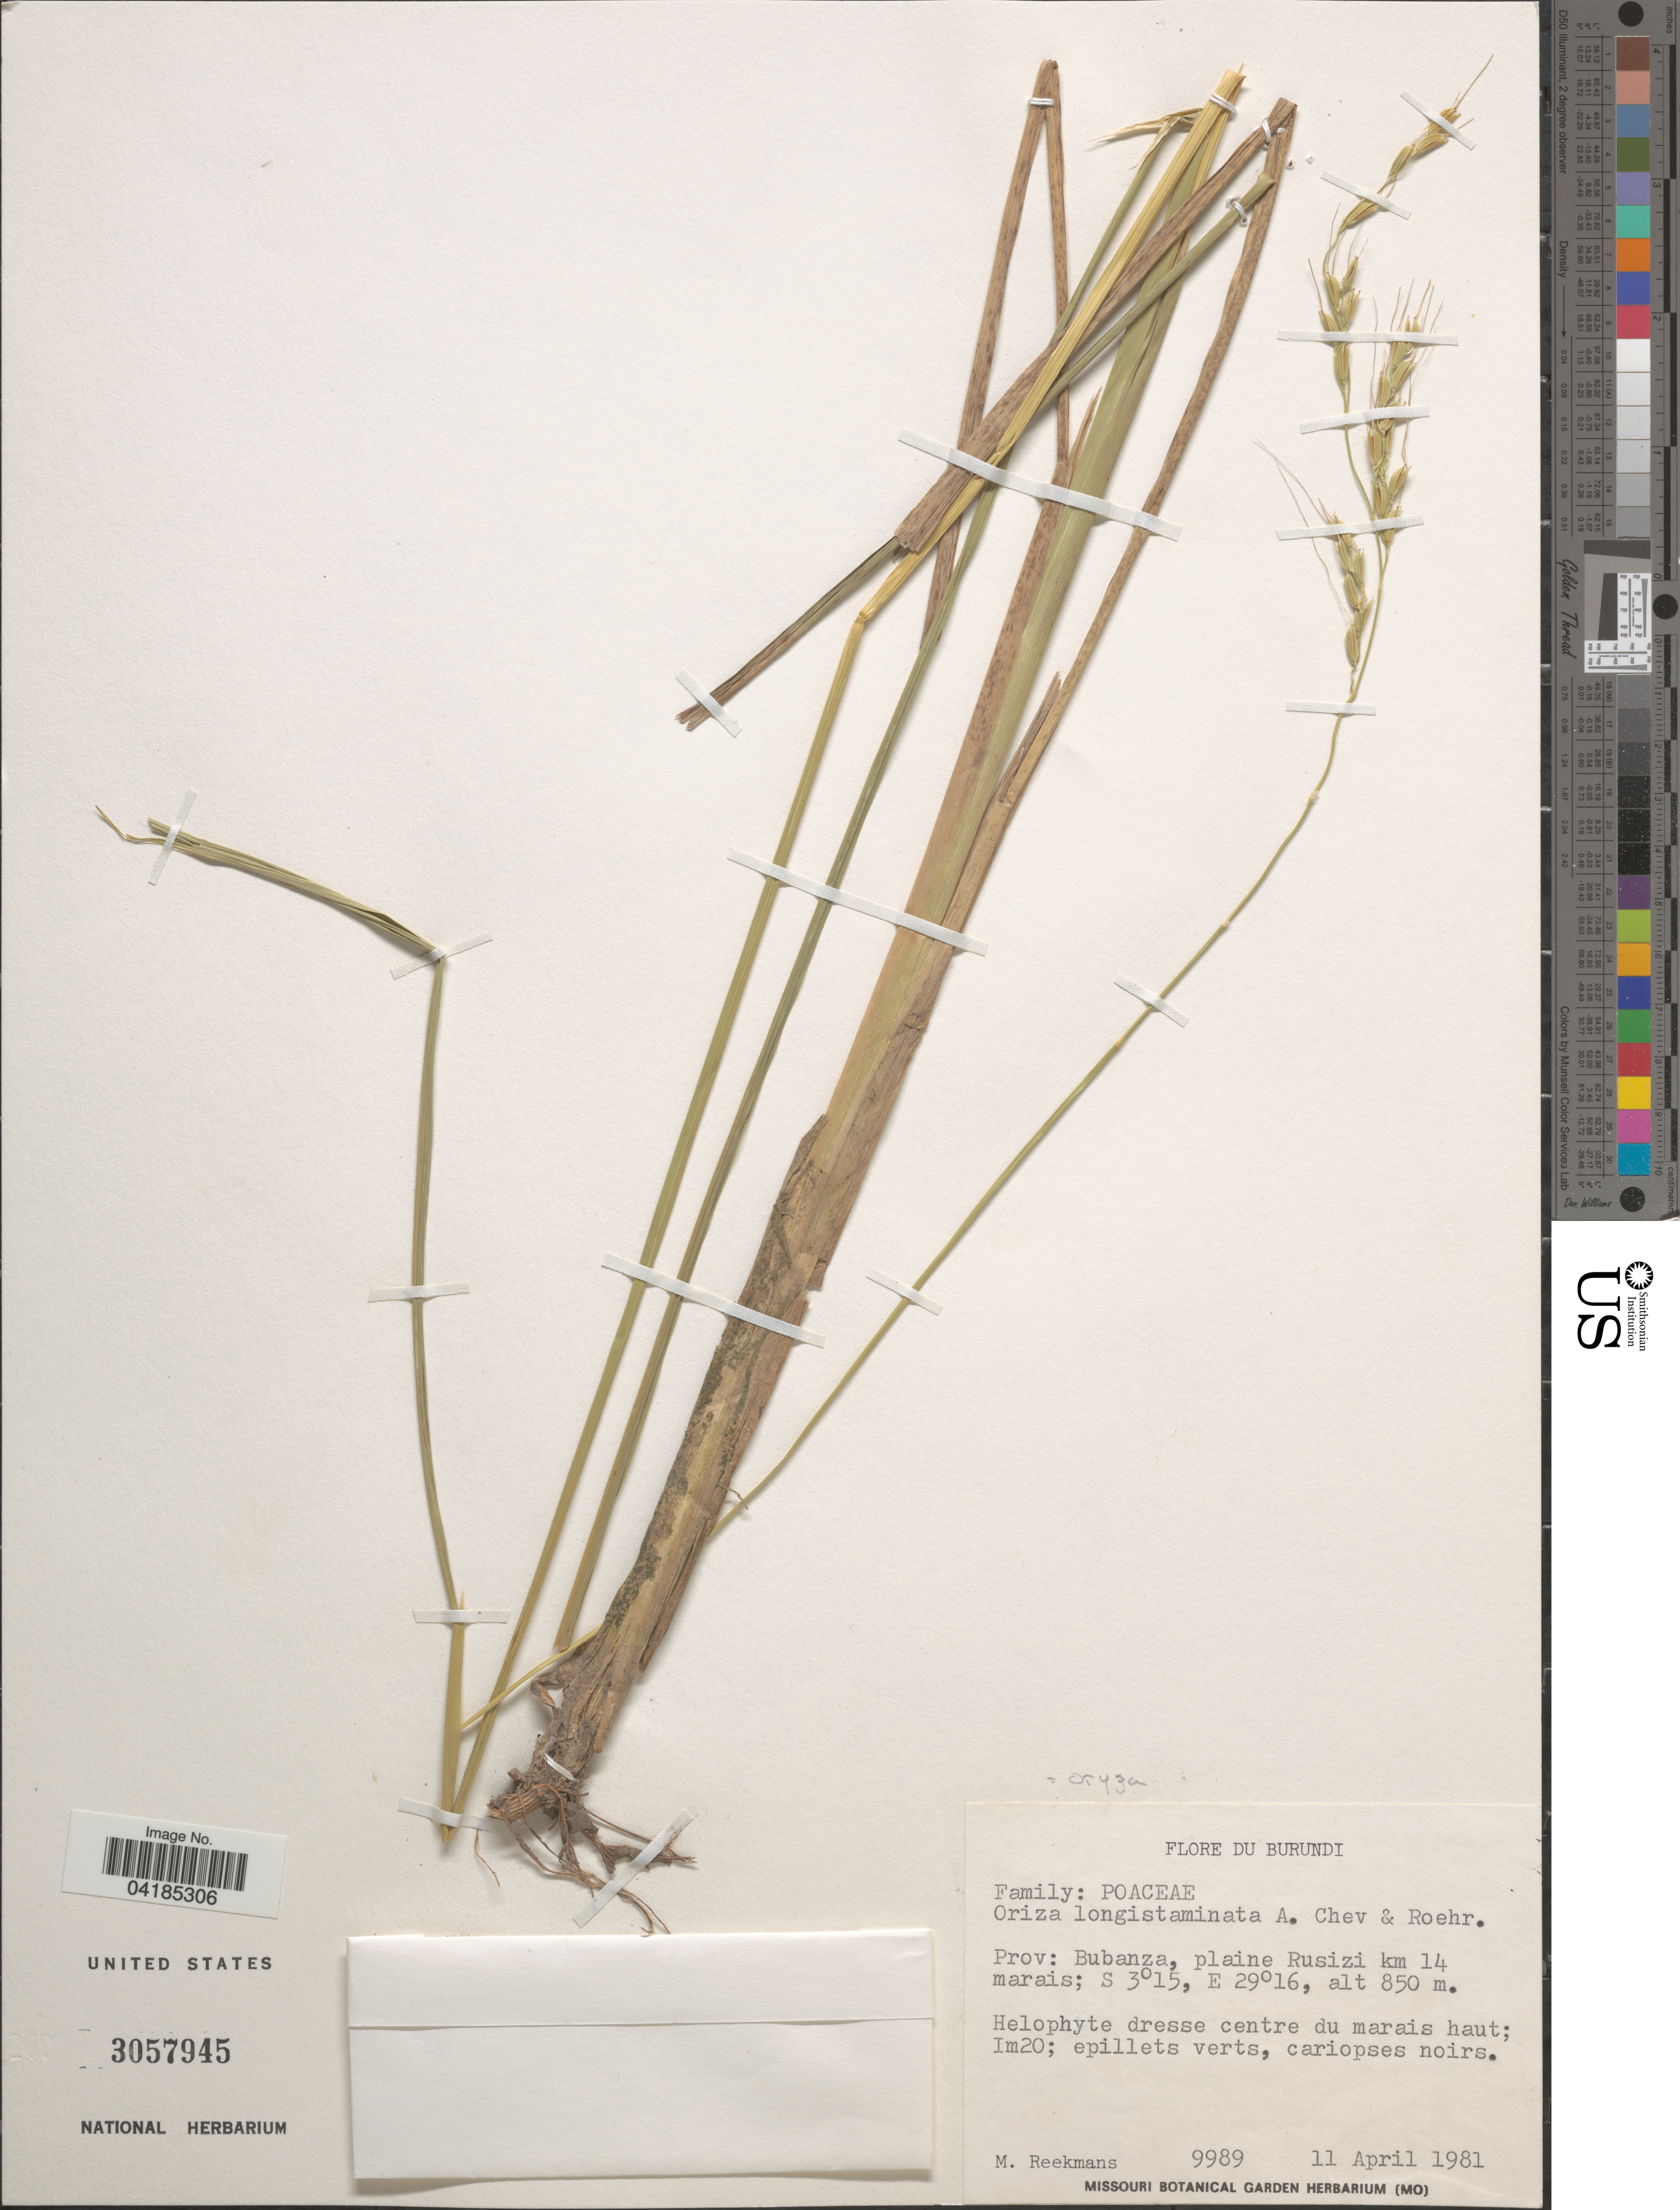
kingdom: Plantae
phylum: Tracheophyta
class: Liliopsida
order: Poales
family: Poaceae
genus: Oryza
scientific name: Oryza longistaminata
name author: A. Chev. & Roehr.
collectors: M. Reekmans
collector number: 9989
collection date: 1981-04-11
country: Burundi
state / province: Bubanza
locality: Plaine Rusizi km 14 marais.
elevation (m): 850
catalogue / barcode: US 3057945